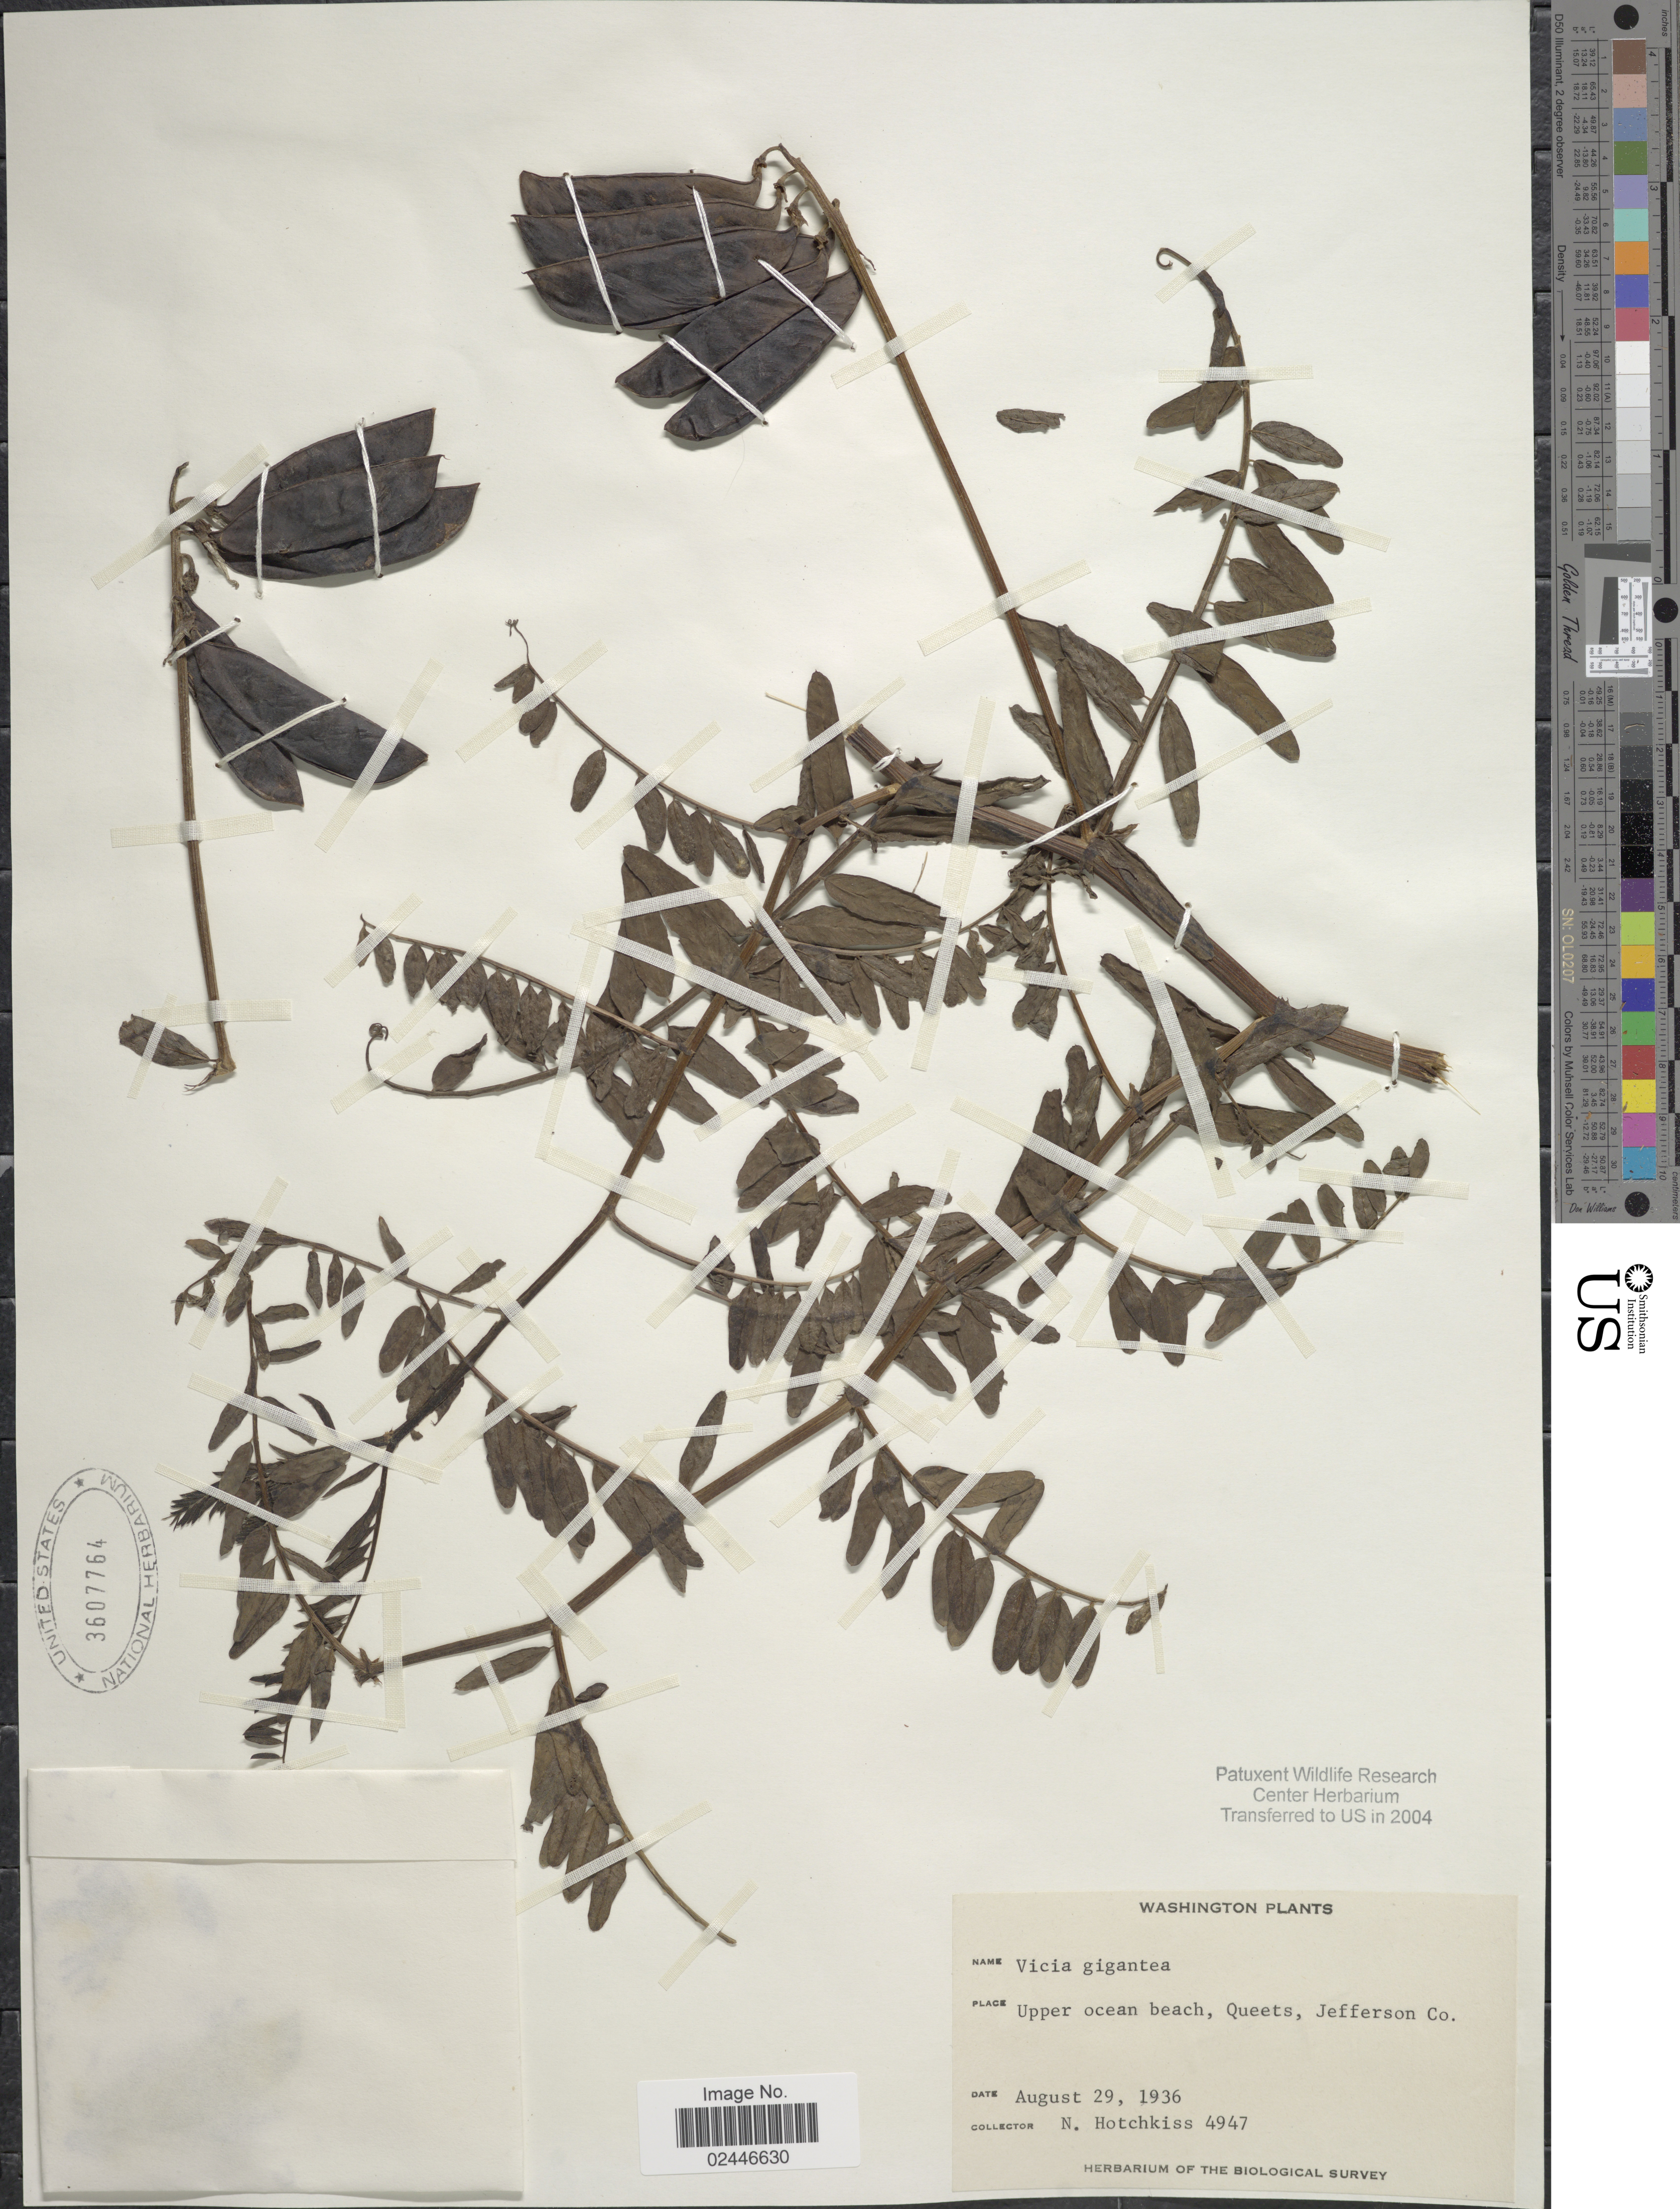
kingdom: Plantae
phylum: Tracheophyta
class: Magnoliopsida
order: Fabales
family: Fabaceae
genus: Vicia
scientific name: Vicia nigricans subsp. gigantea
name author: Hook. & Arn.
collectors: N. Hotchkiss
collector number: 4947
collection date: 1936-08-29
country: United States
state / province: Washington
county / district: Jefferson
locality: Upper ocean beach, Queets, Jefferson Co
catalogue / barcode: US 3607764